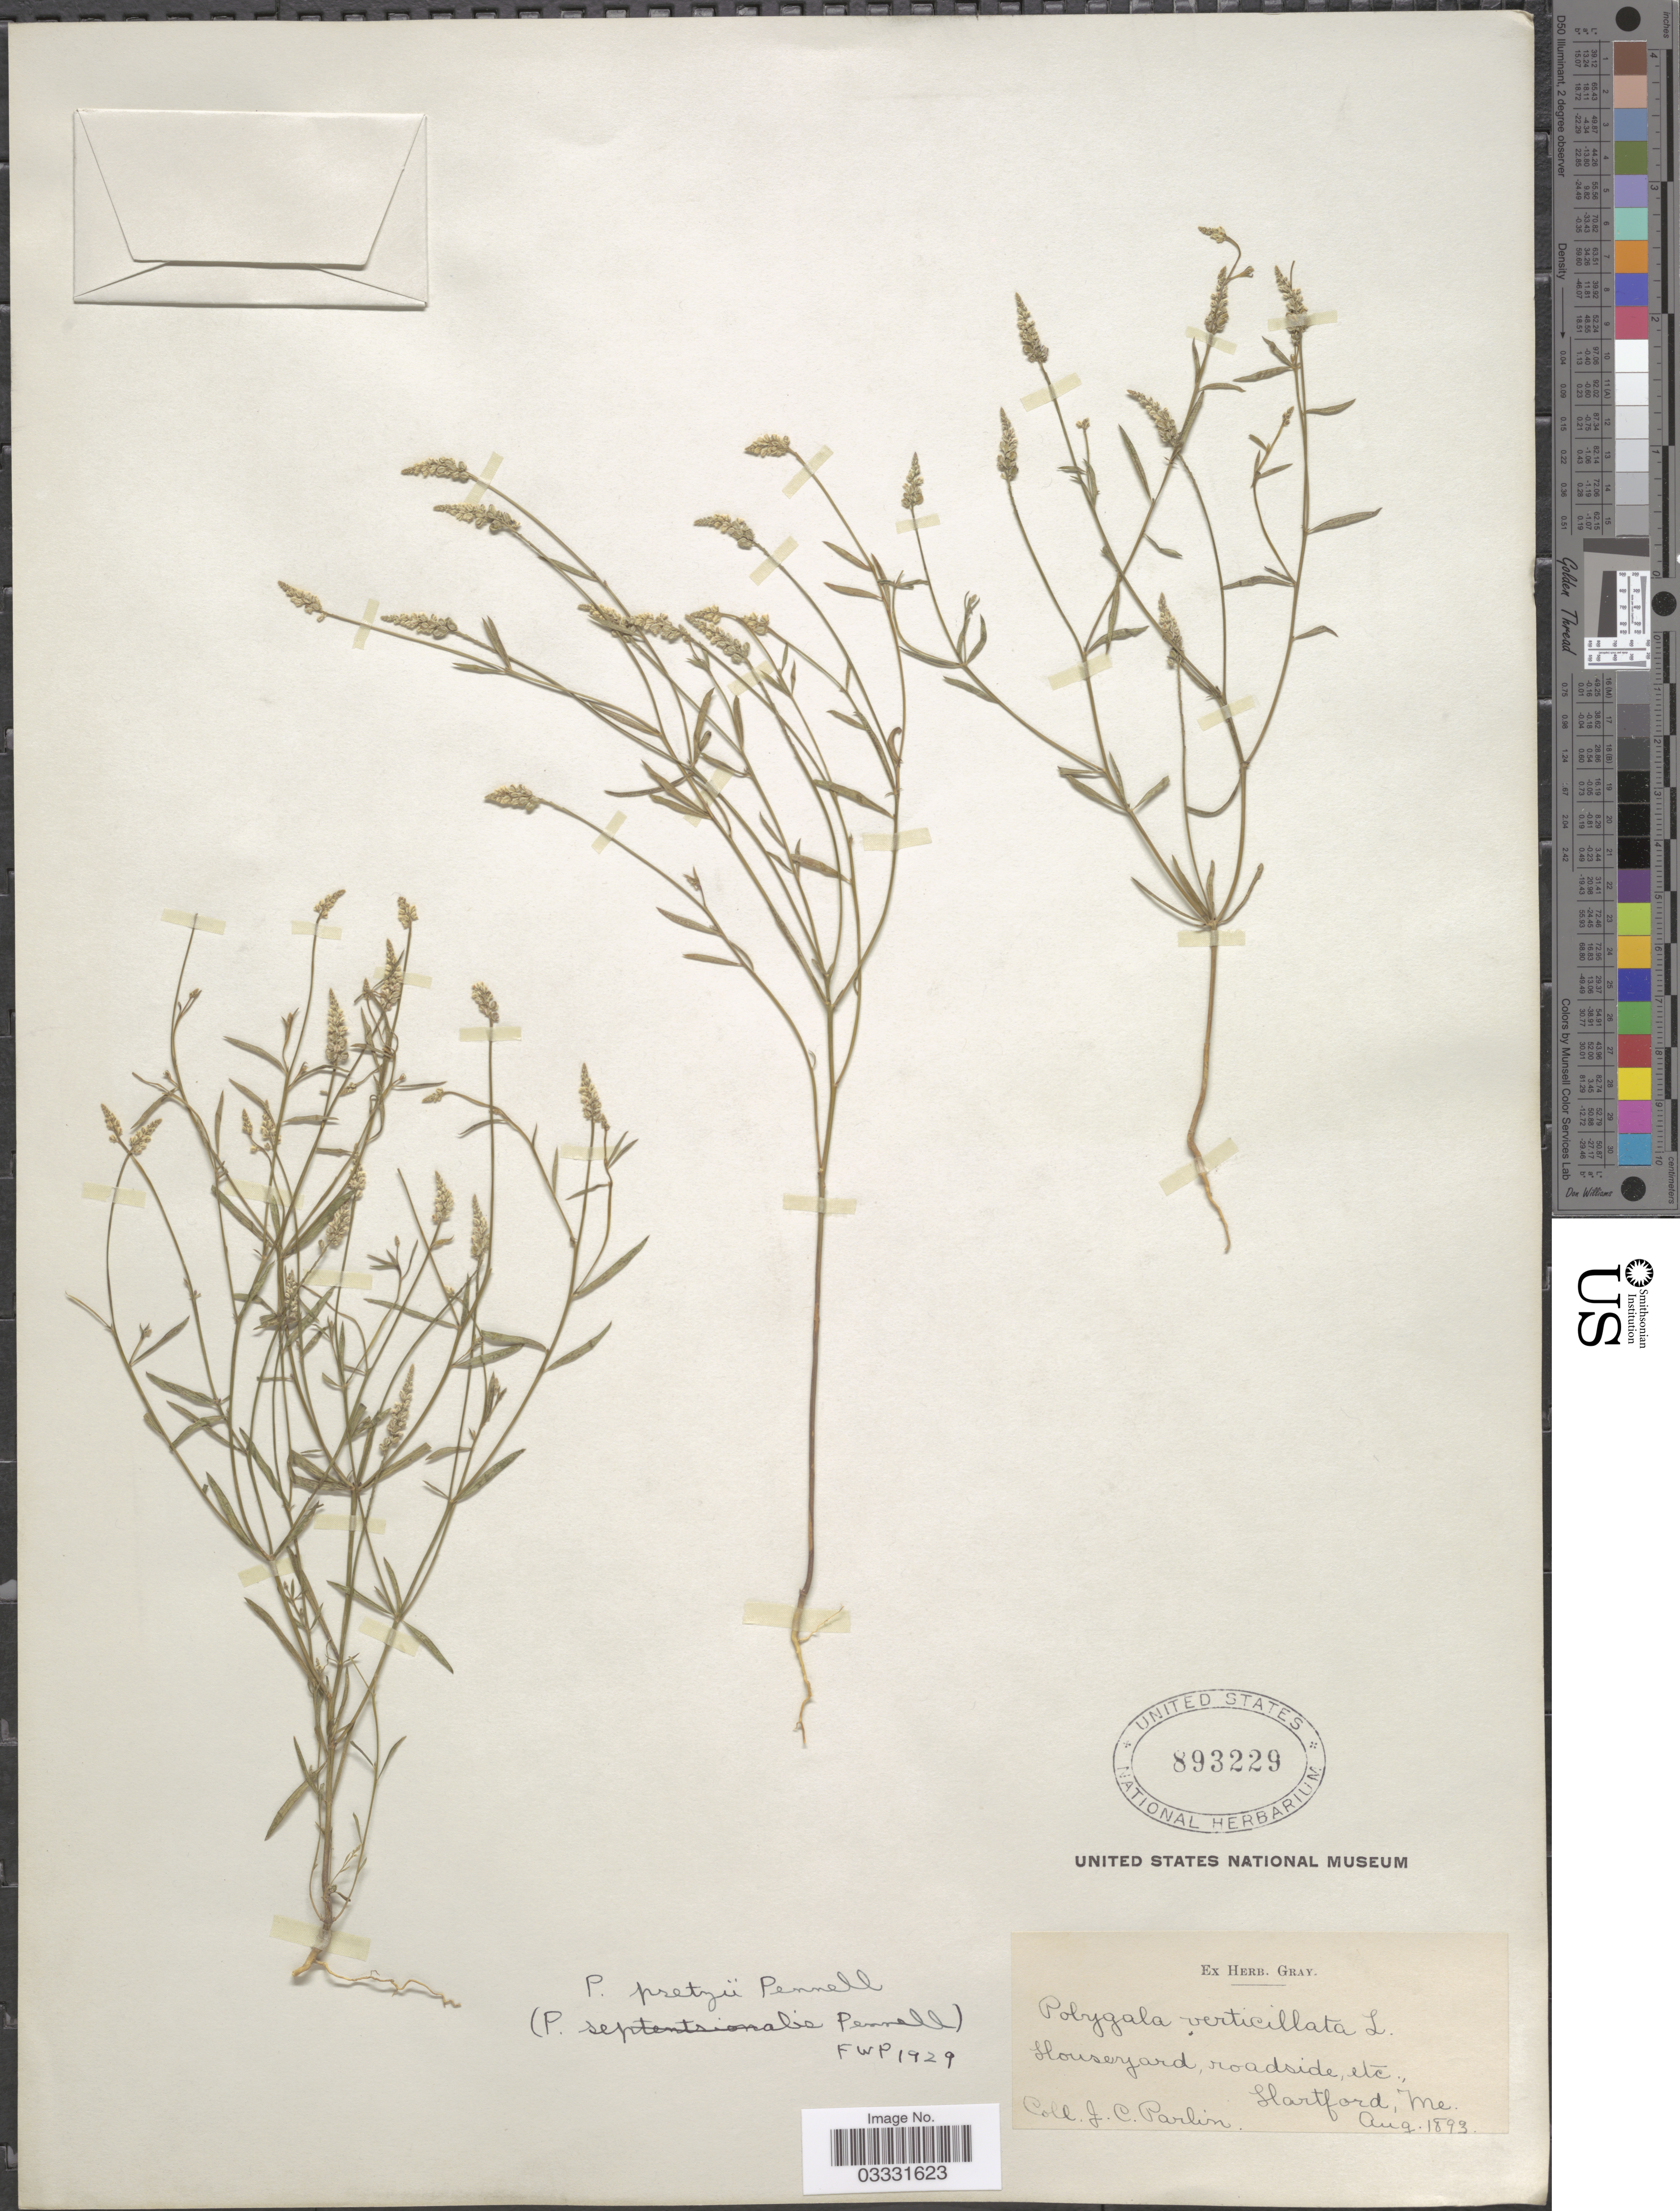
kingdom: Plantae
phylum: Tracheophyta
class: Magnoliopsida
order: Fabales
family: Polygalaceae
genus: Polygala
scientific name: Polygala pretzii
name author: Pennell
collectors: J. Parlin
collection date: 1893-08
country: United States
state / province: Maine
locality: Houseyard, roadside, etc., Hartford.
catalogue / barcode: US 893229